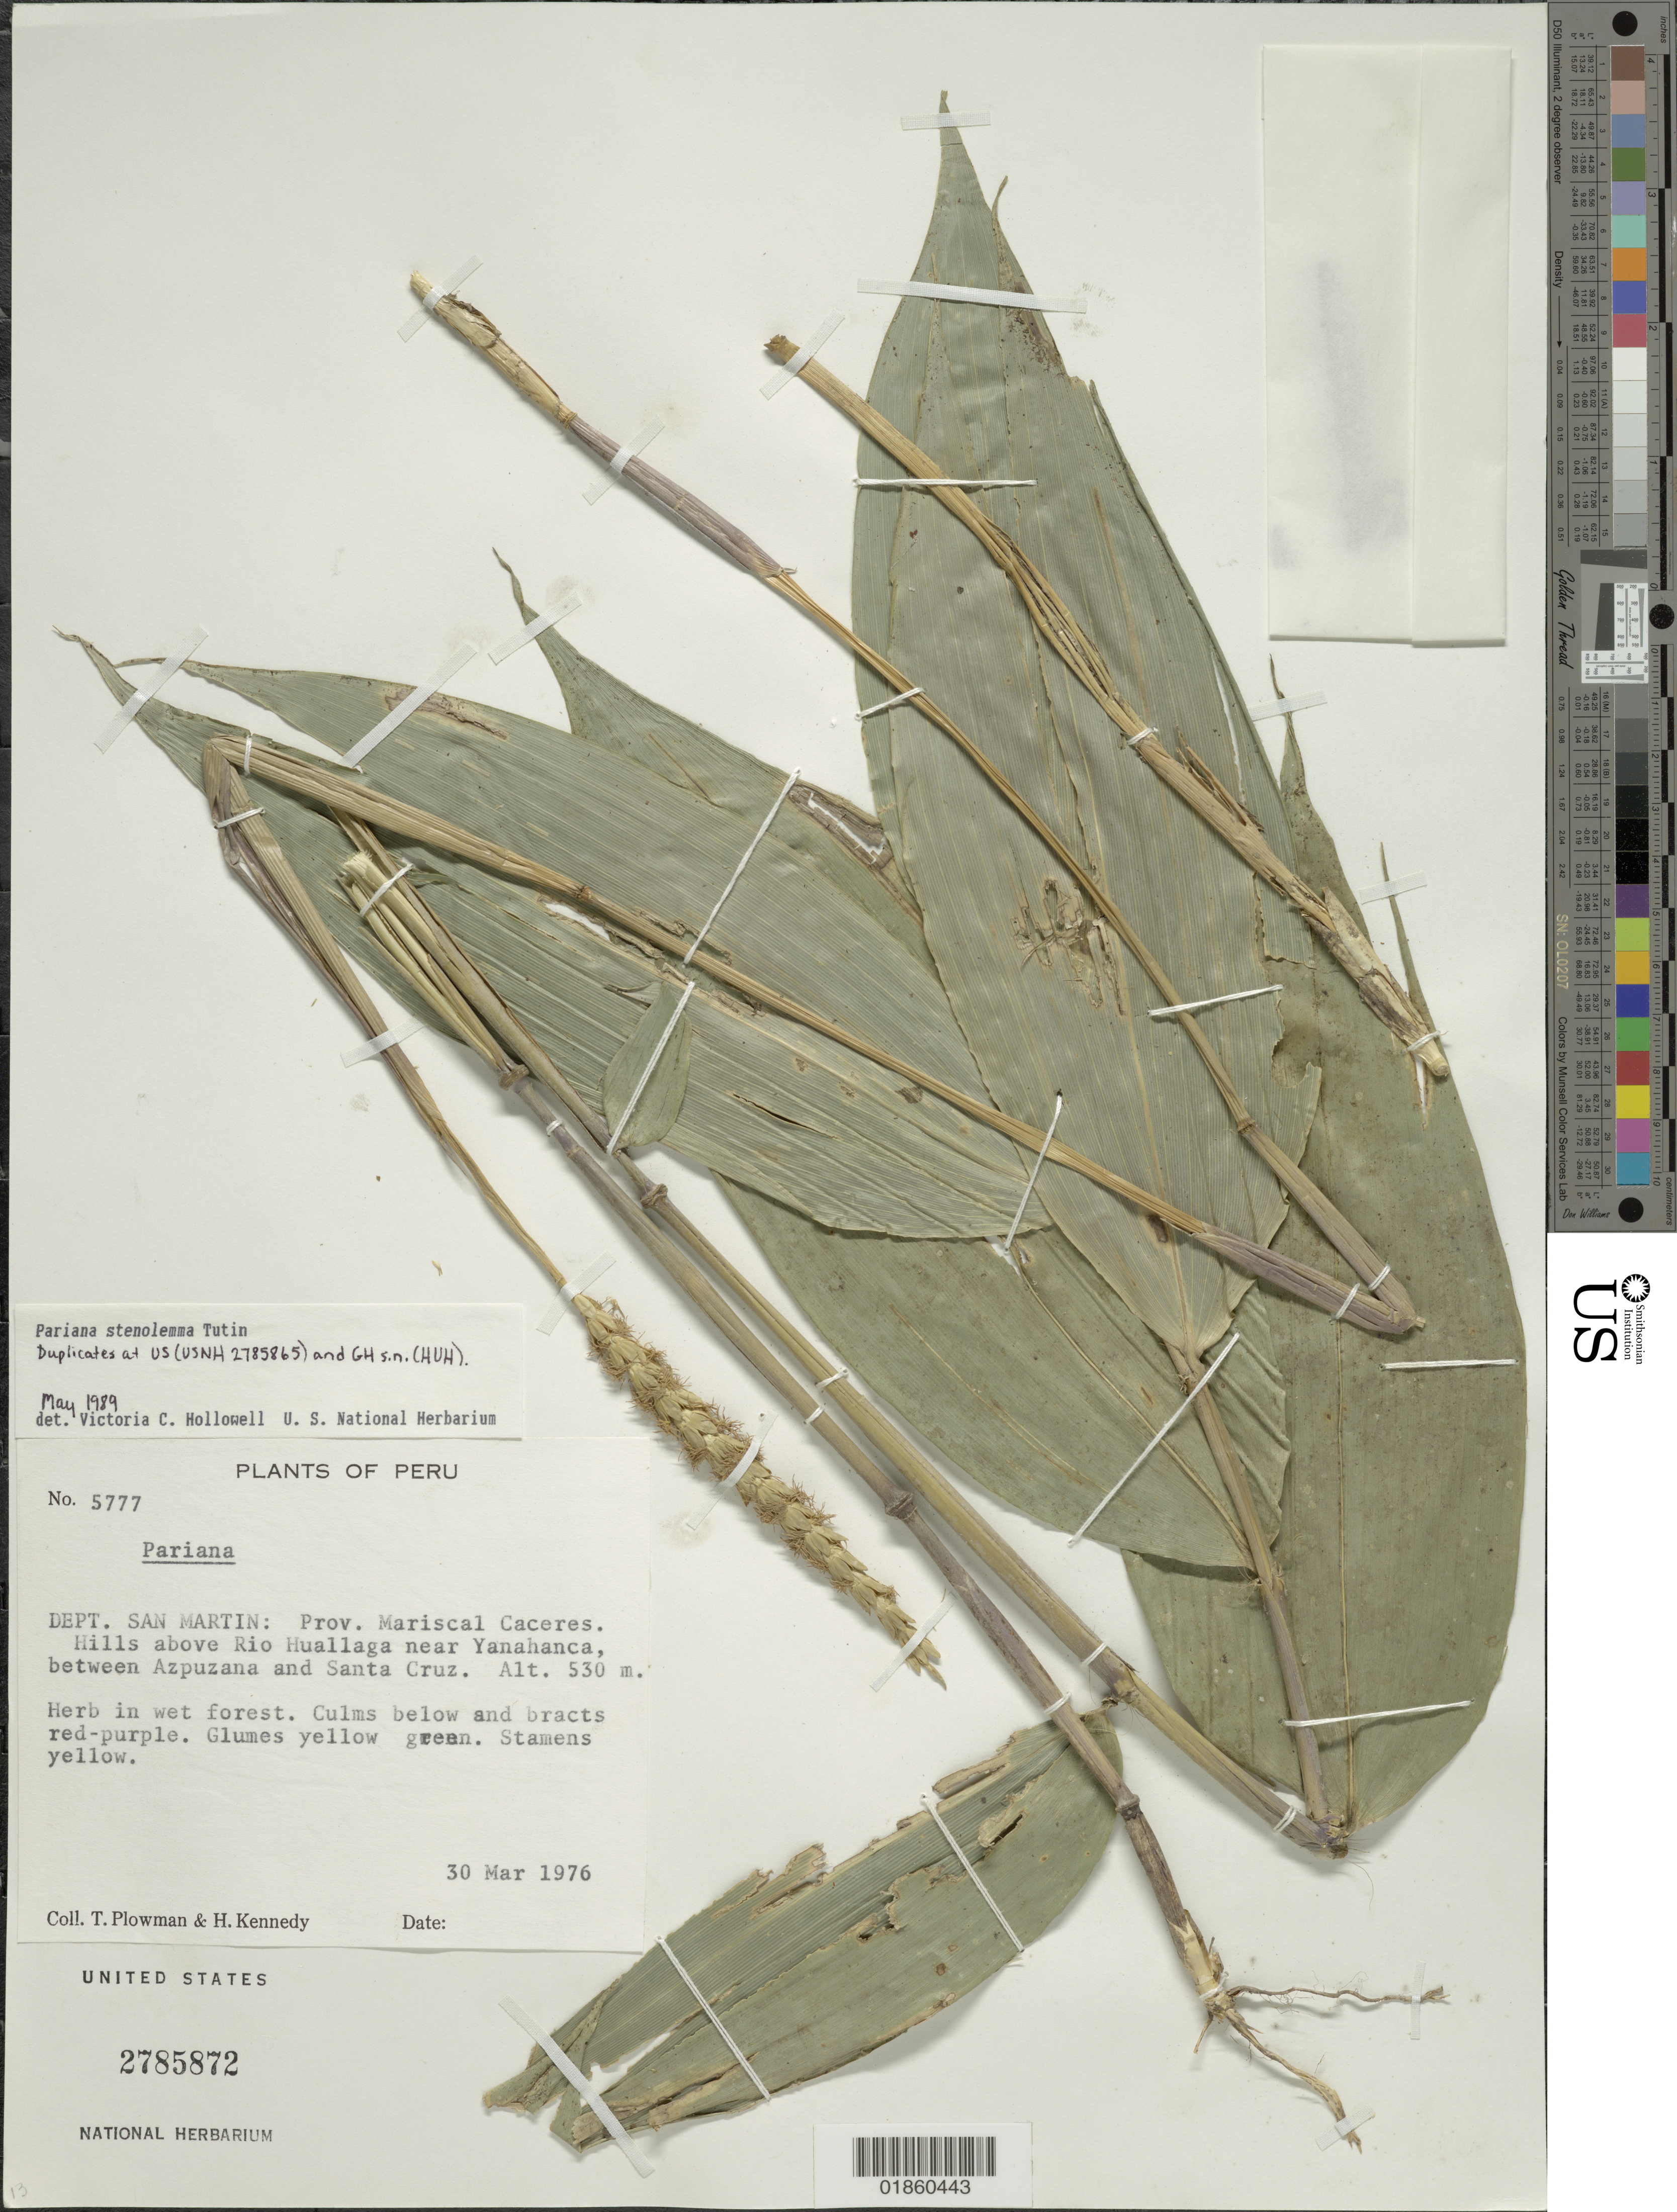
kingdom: Plantae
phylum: Tracheophyta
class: Liliopsida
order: Poales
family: Poaceae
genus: Pariana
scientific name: Pariana stenolemma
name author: Tutin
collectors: T. Plowman & H. Kennedy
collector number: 5777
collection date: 1976-03-30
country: Peru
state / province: San Martín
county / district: Mariscal Cáceres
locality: Hills above Rio Huallaga near Yanahanca, between Azpuzana and Santa Cruz.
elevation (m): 530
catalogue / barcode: US 2785872